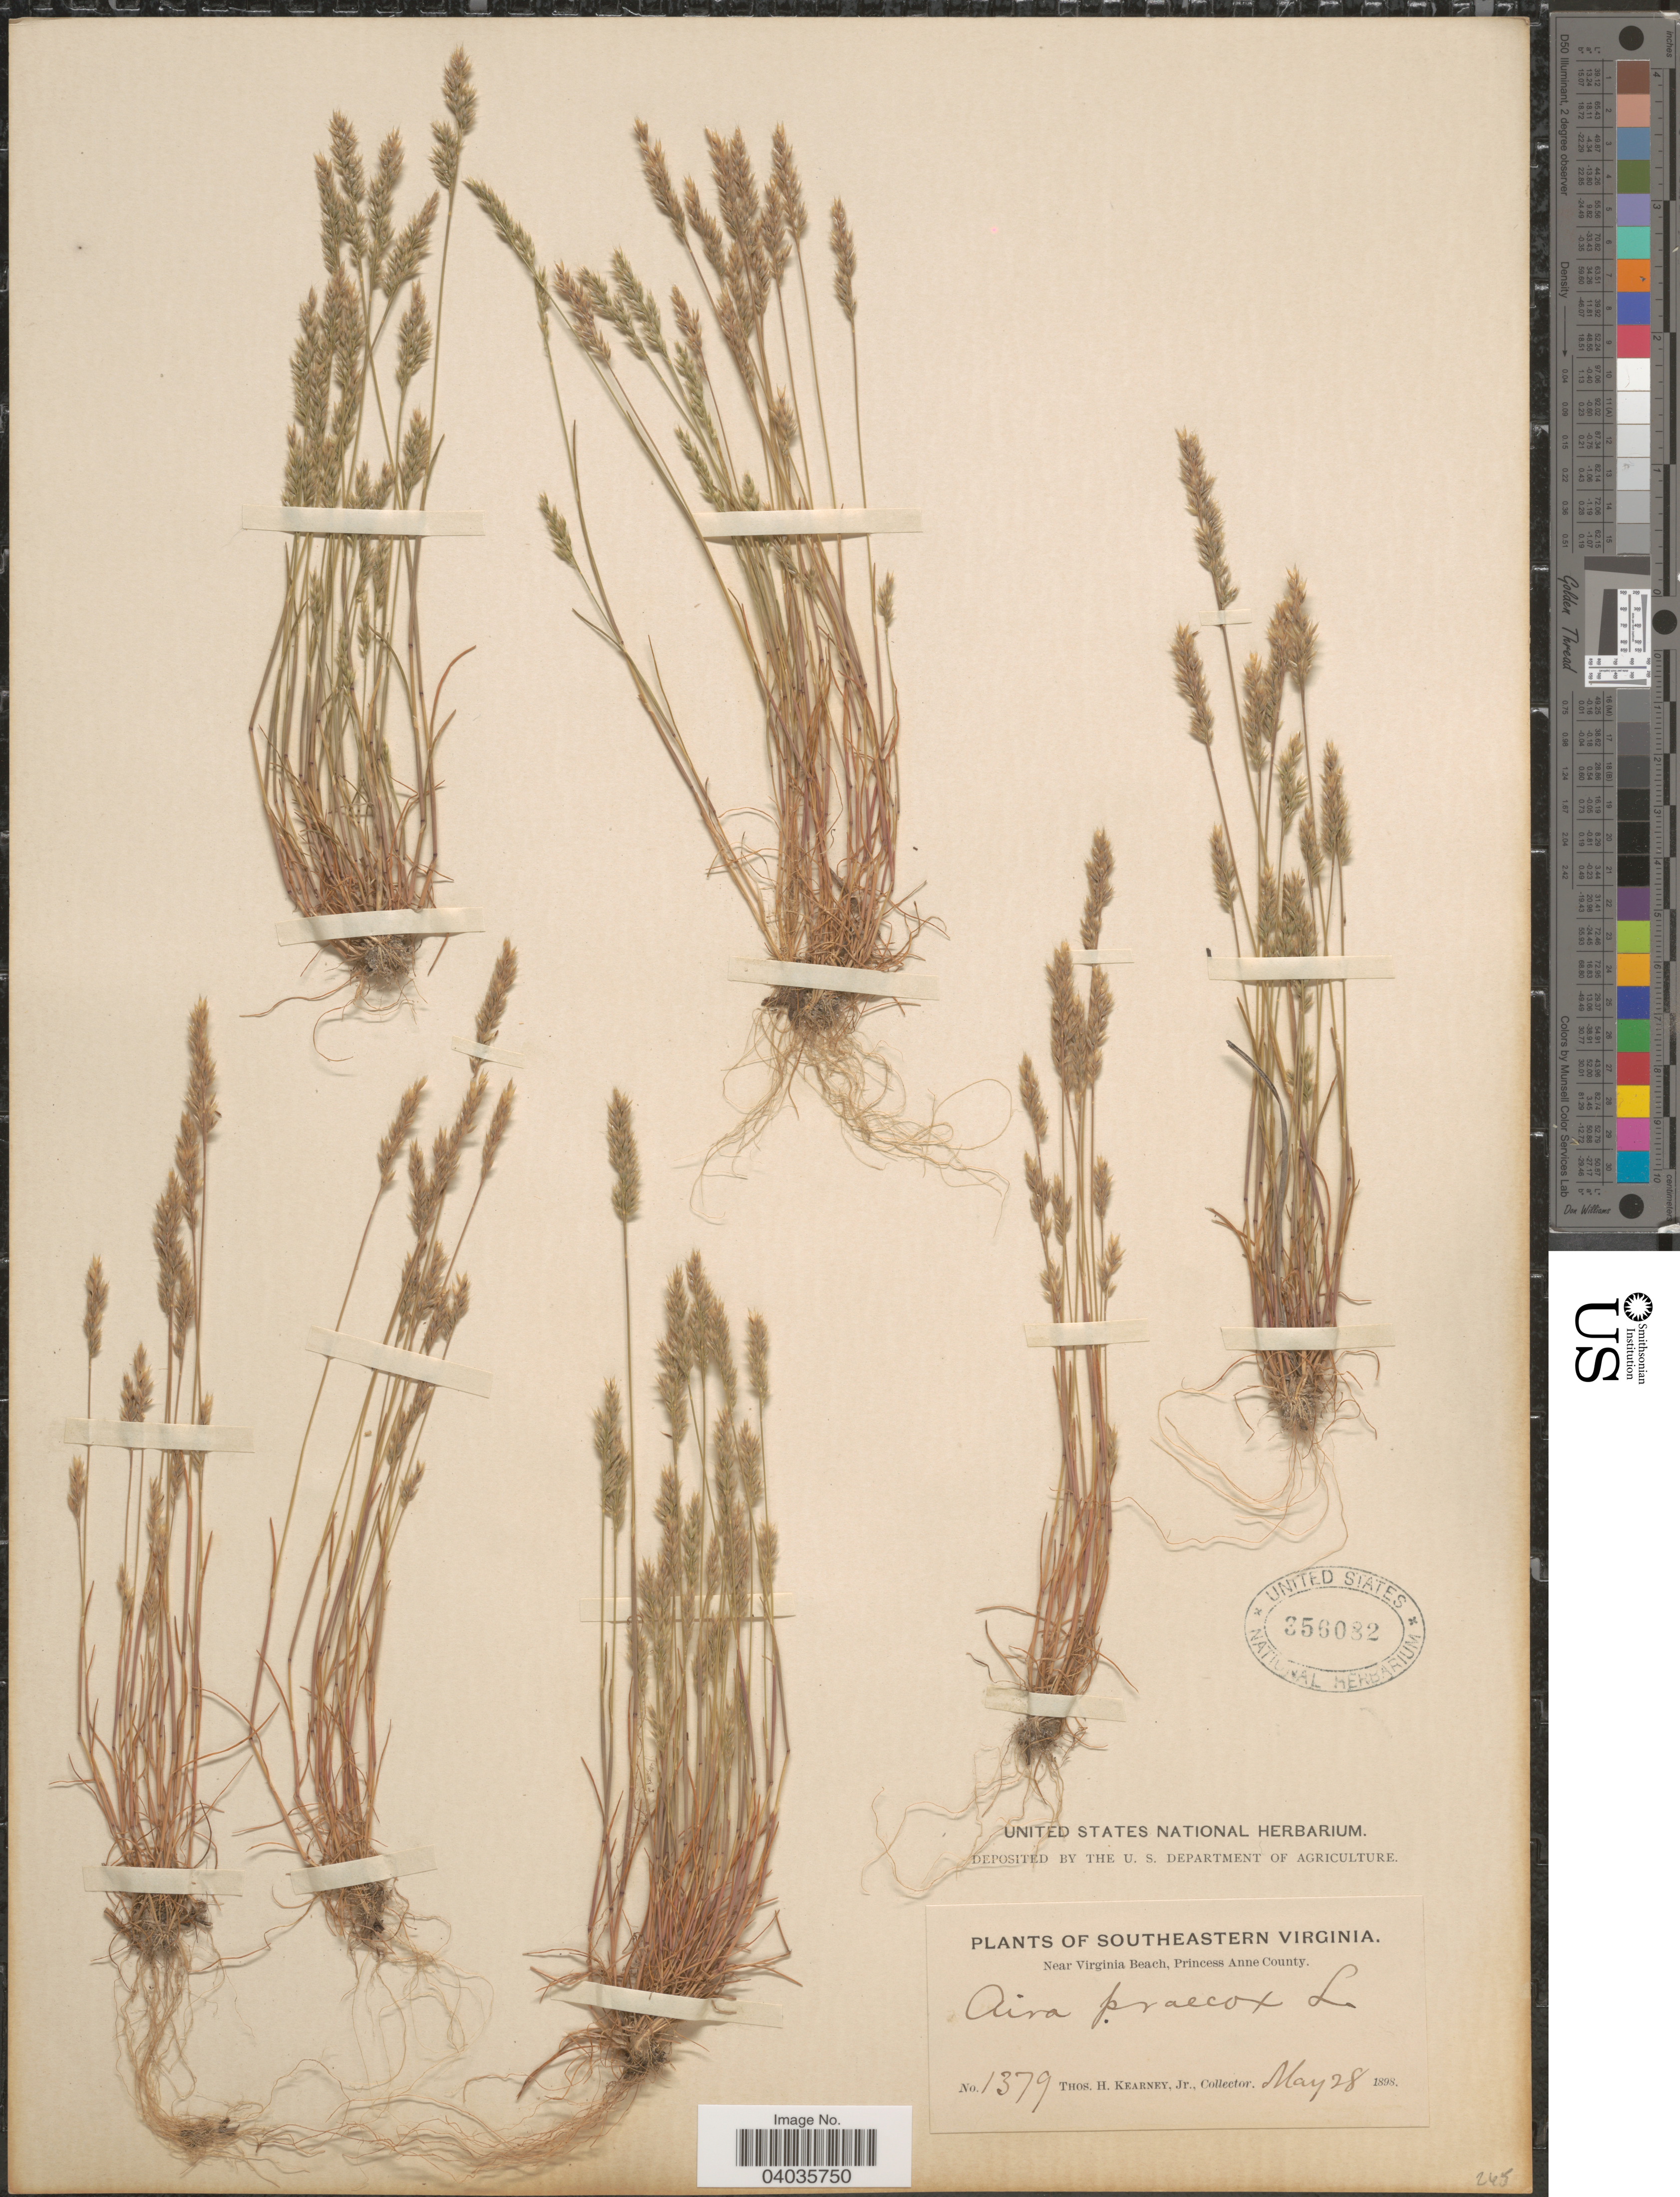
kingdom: Plantae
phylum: Tracheophyta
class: Liliopsida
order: Poales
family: Poaceae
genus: Aira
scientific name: Aira praecox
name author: L.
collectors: T. H. Kearney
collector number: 1379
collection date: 1898-05-28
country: United States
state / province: Virginia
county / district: City of Virginia Beach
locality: Southeastern Virginia. Near Virginia Beach, Princess Anne (=historic county name) County.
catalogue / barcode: US 356082